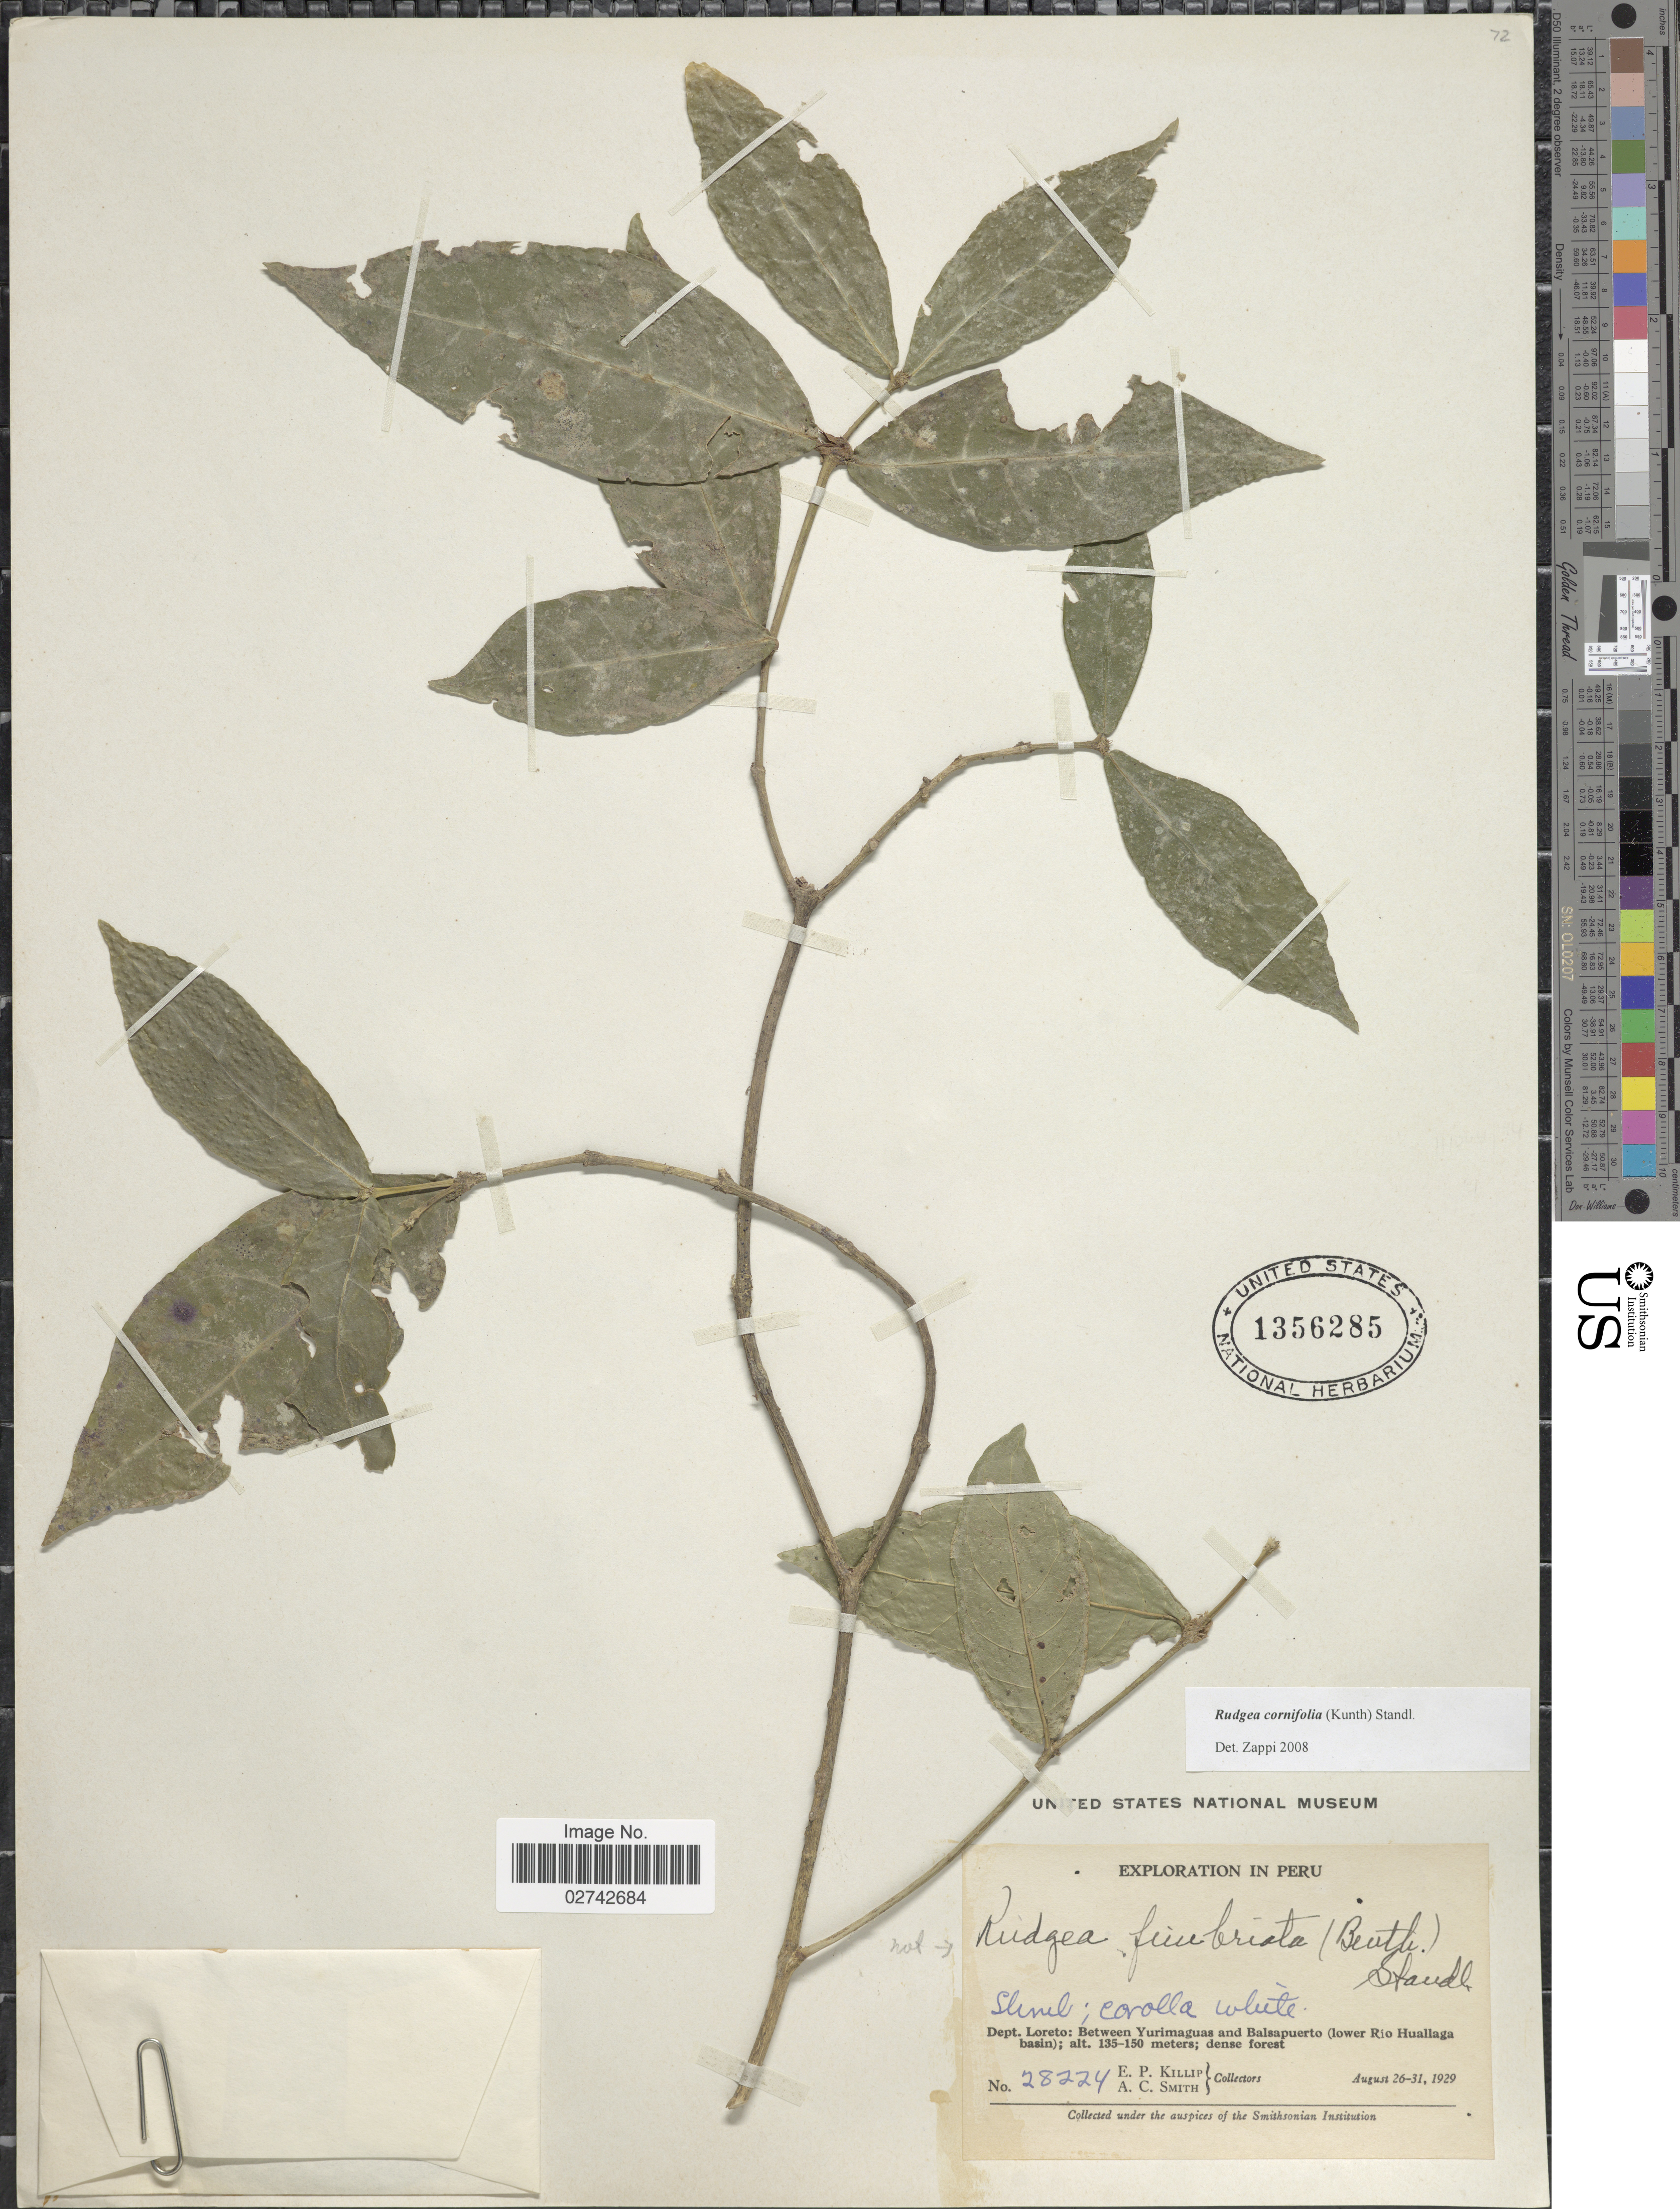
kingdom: Plantae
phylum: Tracheophyta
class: Magnoliopsida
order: Gentianales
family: Rubiaceae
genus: Rudgea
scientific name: Rudgea cornifolia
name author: (Kunth) Standl.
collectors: E. P. Killip & A. C. Smith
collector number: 28224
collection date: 1929-08-26/1929-08-31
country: Peru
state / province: Loreto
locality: Between Yurimaguas and Balsapuerto (lower Rio Huallaga basin)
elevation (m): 135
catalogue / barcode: US 1356285